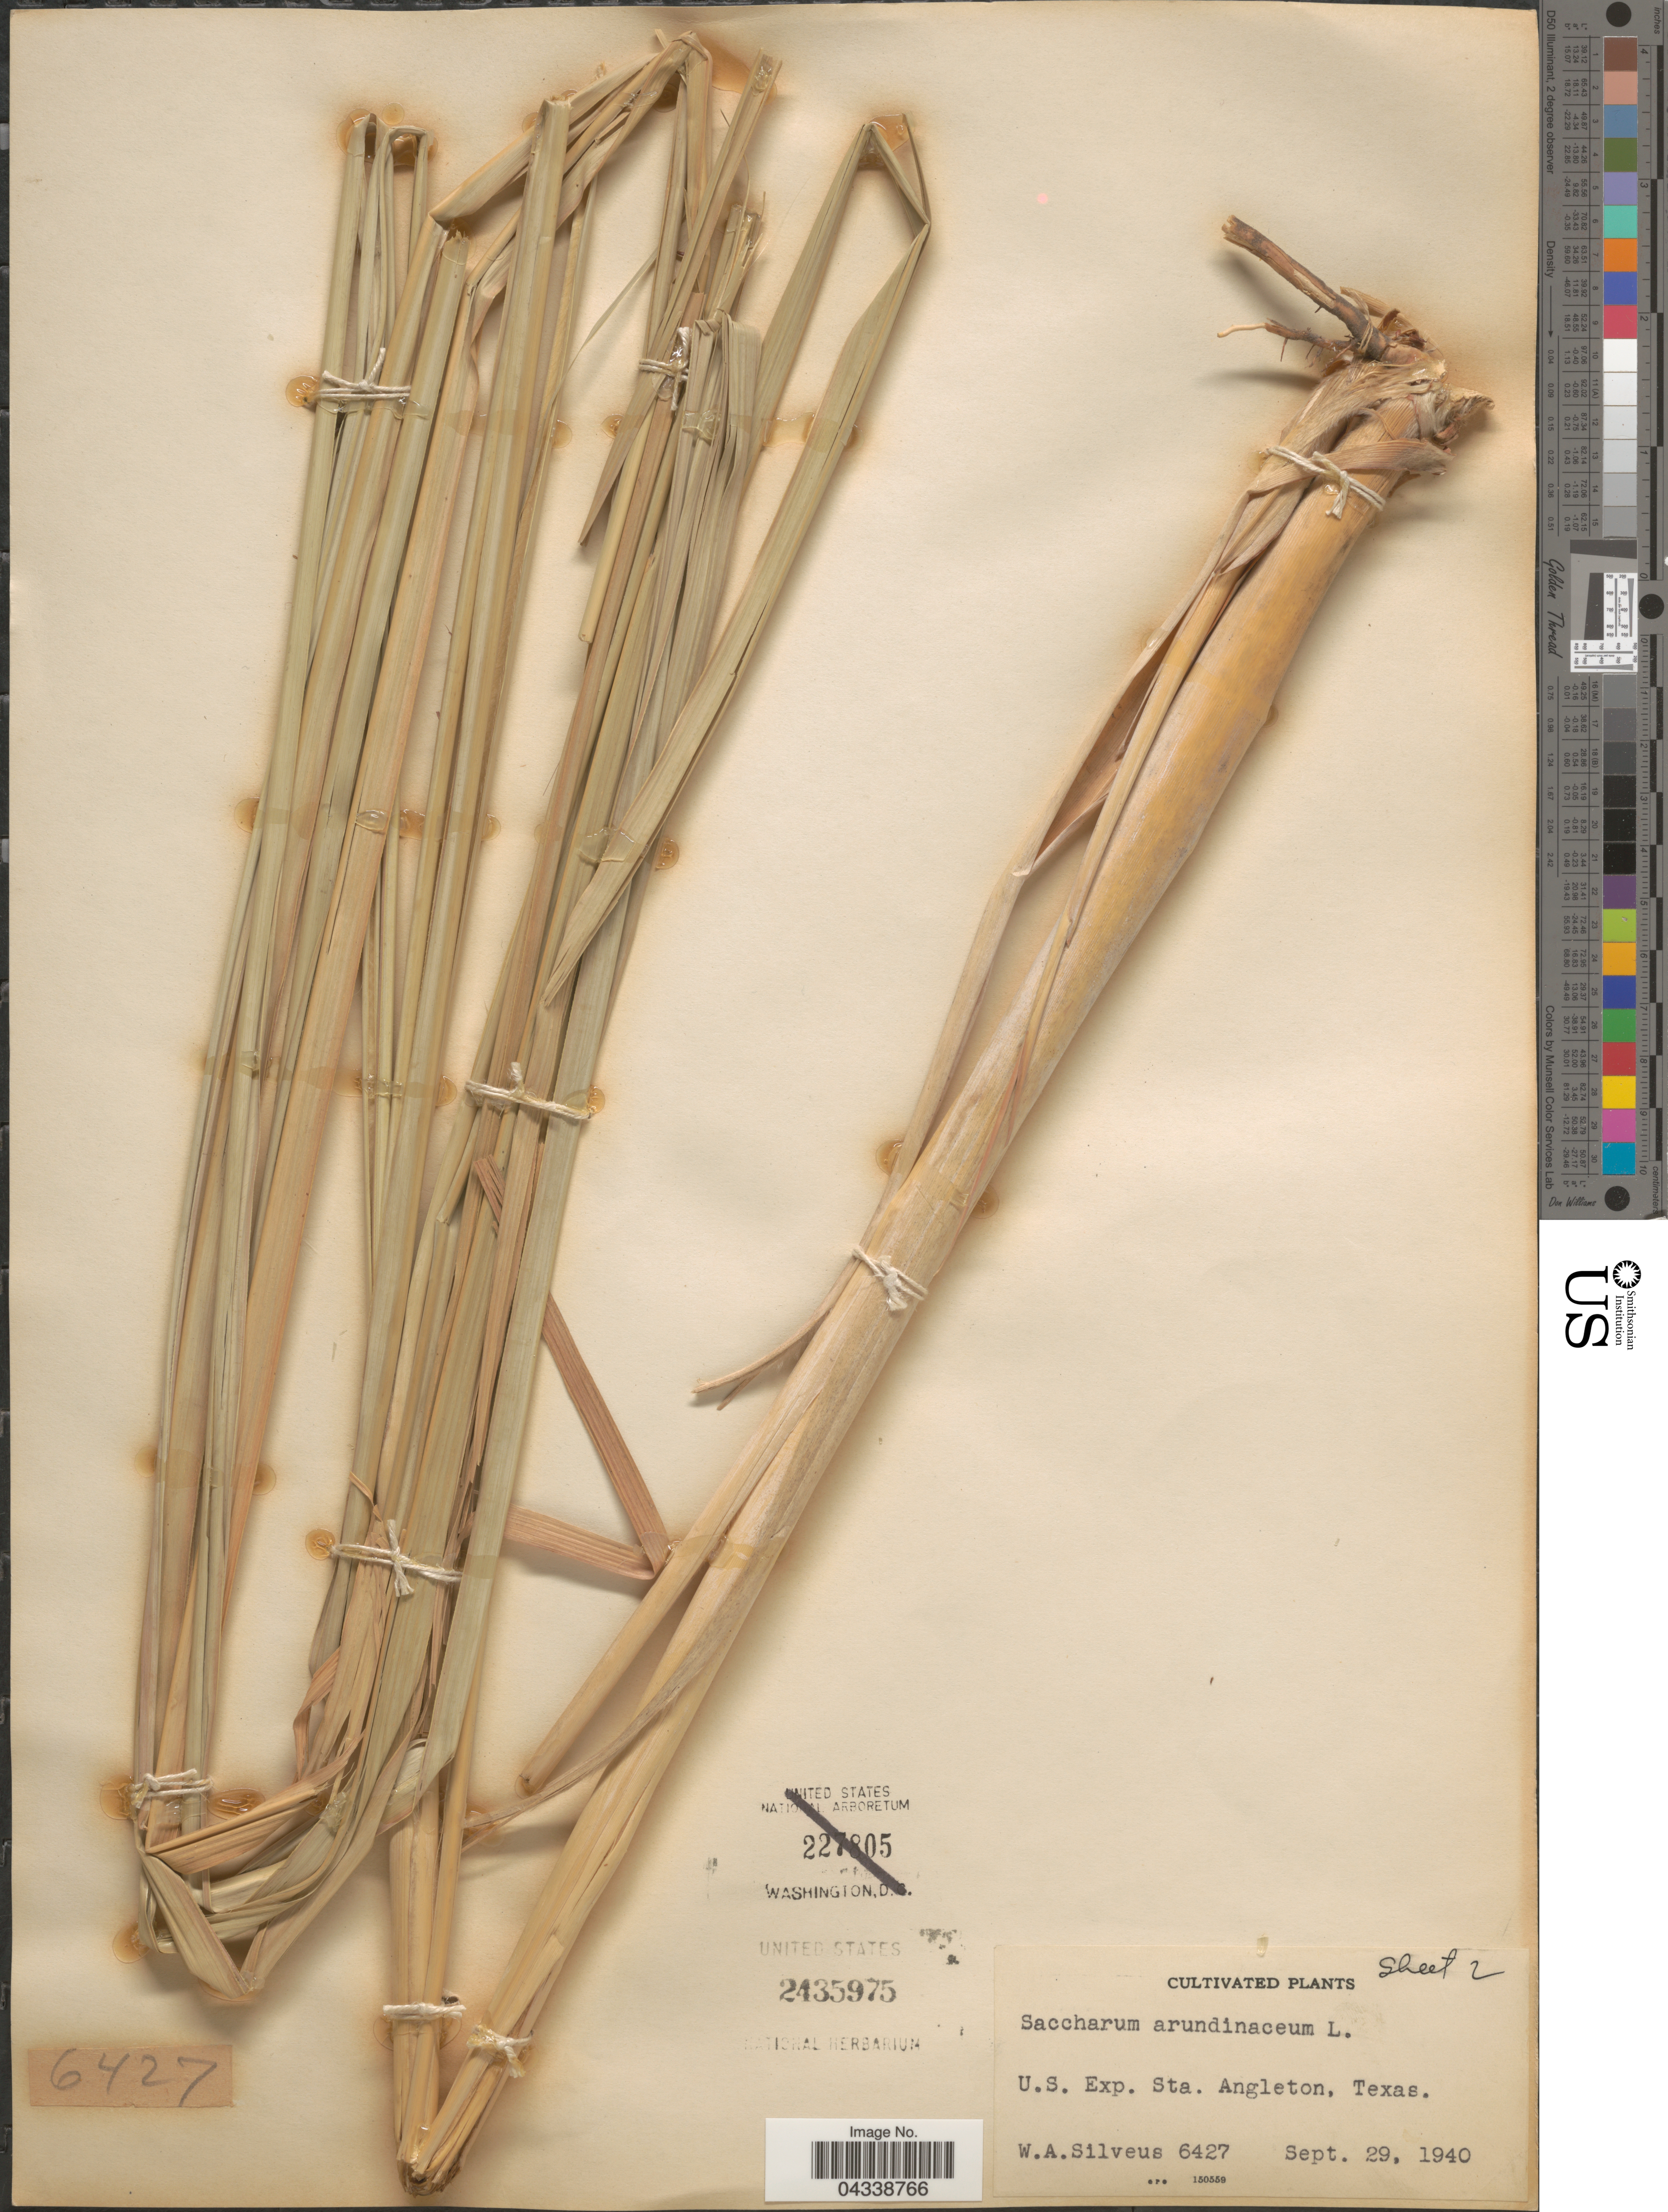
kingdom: Plantae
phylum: Tracheophyta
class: Liliopsida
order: Poales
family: Poaceae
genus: Saccharum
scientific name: Saccharum arundinaceum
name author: Retz.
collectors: W. Silveus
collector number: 6427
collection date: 1940-09-29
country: United States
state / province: Texas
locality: U.S. Exp. Sta. Angleton.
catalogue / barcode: US 2435975